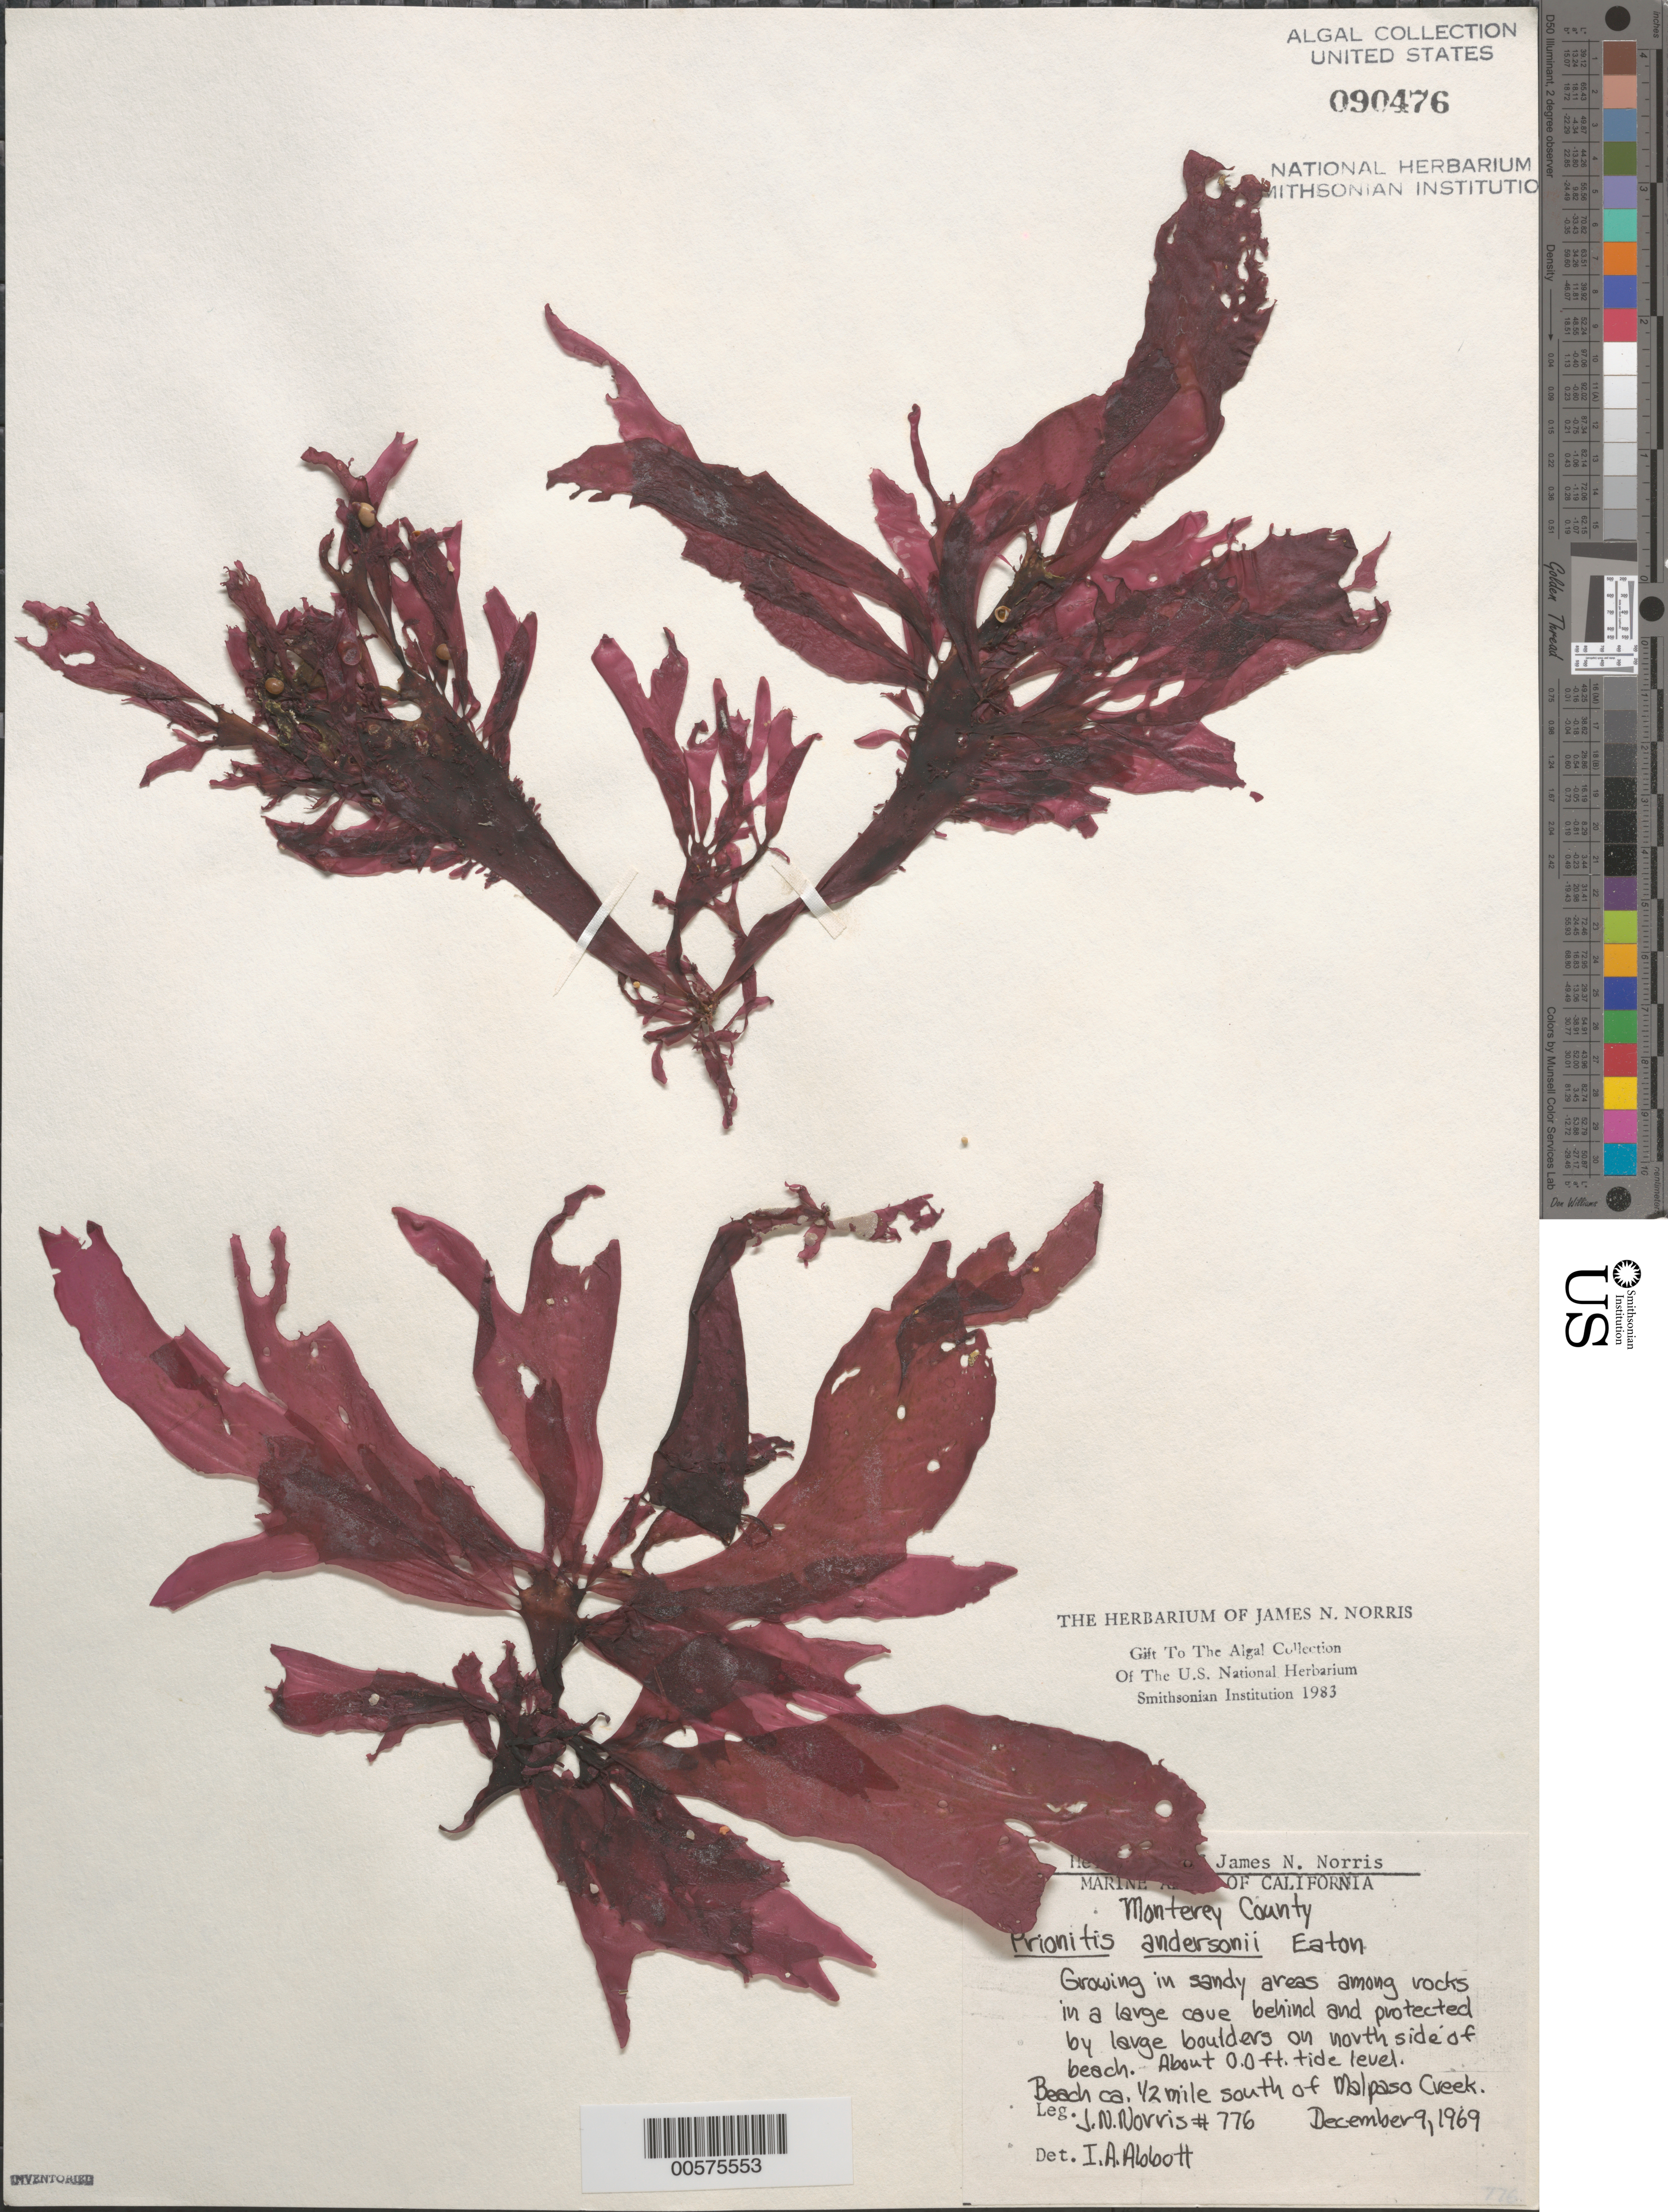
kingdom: Plantae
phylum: Rhodophyta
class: Florideophyceae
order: Cryptonemiales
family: Cryptonemiaceae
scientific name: Prionitis sternbergii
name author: (C. Agardh) J. Agardh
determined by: Algae name updating Project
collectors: J. N. Norris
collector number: JN-776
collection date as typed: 09 Dec 1969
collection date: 1969-12-09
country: United States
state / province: California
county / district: Monterey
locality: Beach ca. 0.5 mile south of Malpaso Creek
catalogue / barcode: US 90476